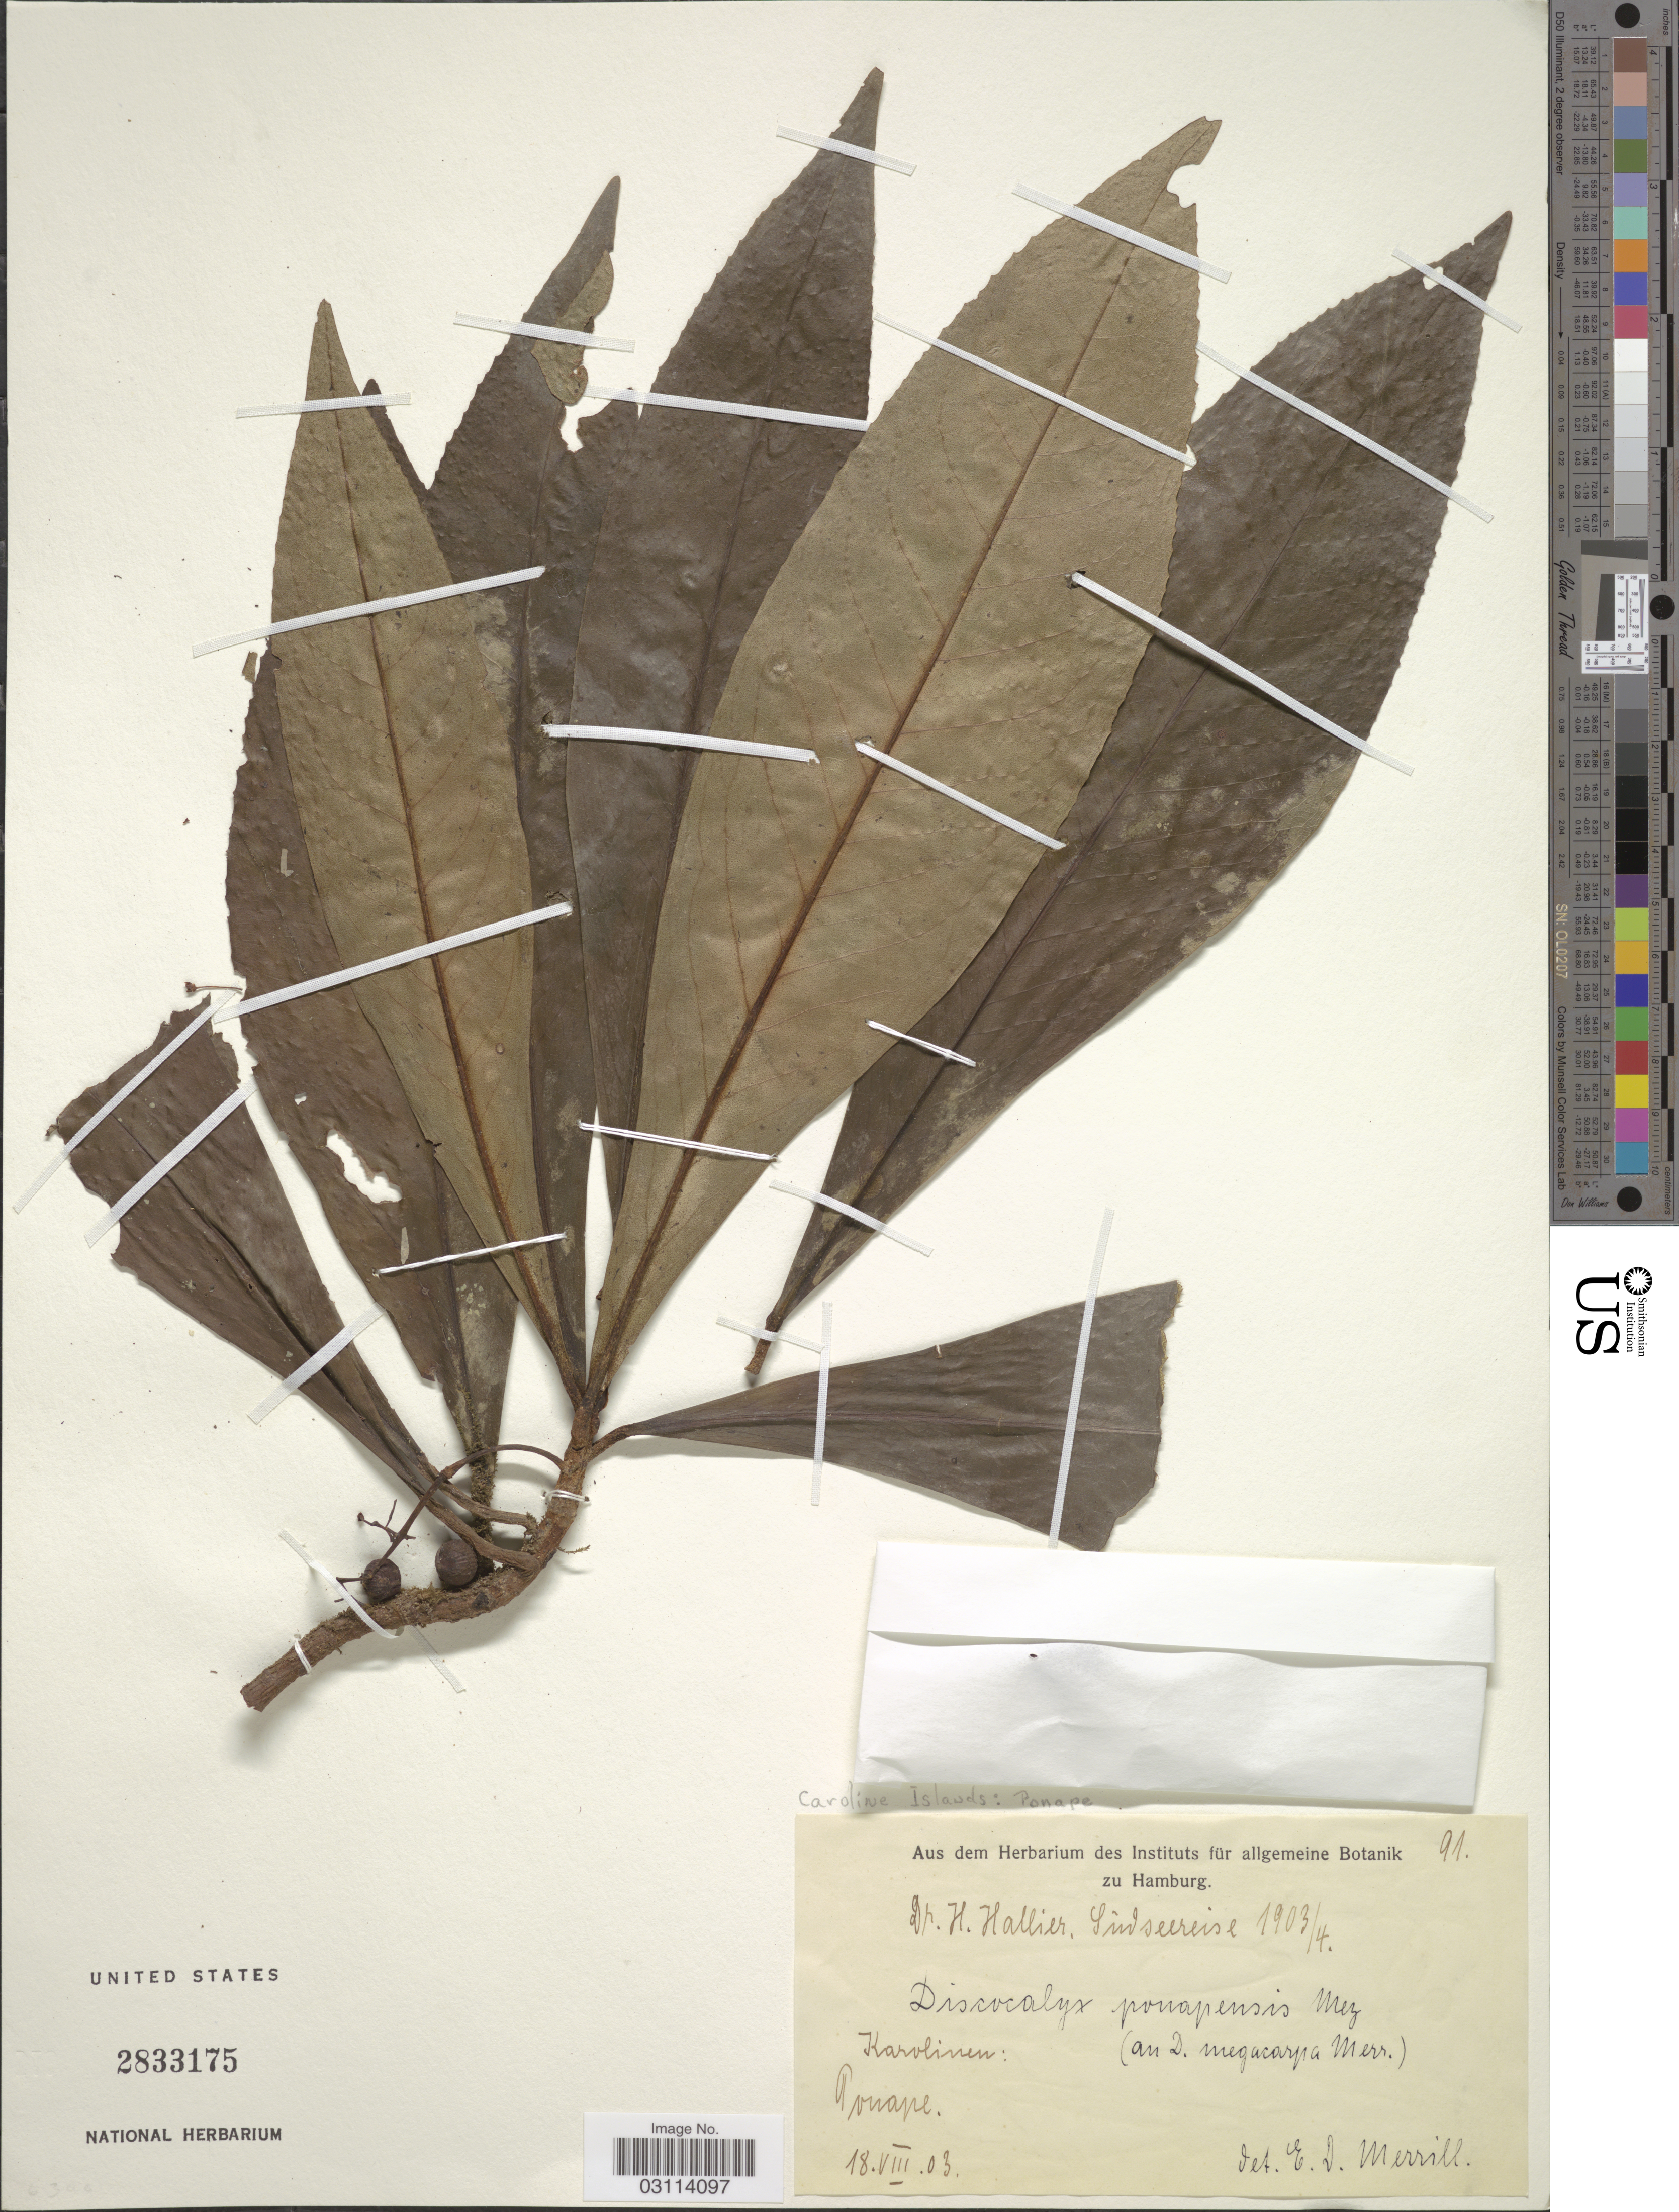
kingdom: Plantae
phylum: Tracheophyta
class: Magnoliopsida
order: Ericales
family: Primulaceae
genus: Discocalyx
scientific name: Discocalyx ponapensis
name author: Mez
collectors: H. G. Hallier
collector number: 91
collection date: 1903-08-18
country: Micronesia, Federated States of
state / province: Pohnpei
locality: Caroline Islands. Ponape.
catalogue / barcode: US 2833175